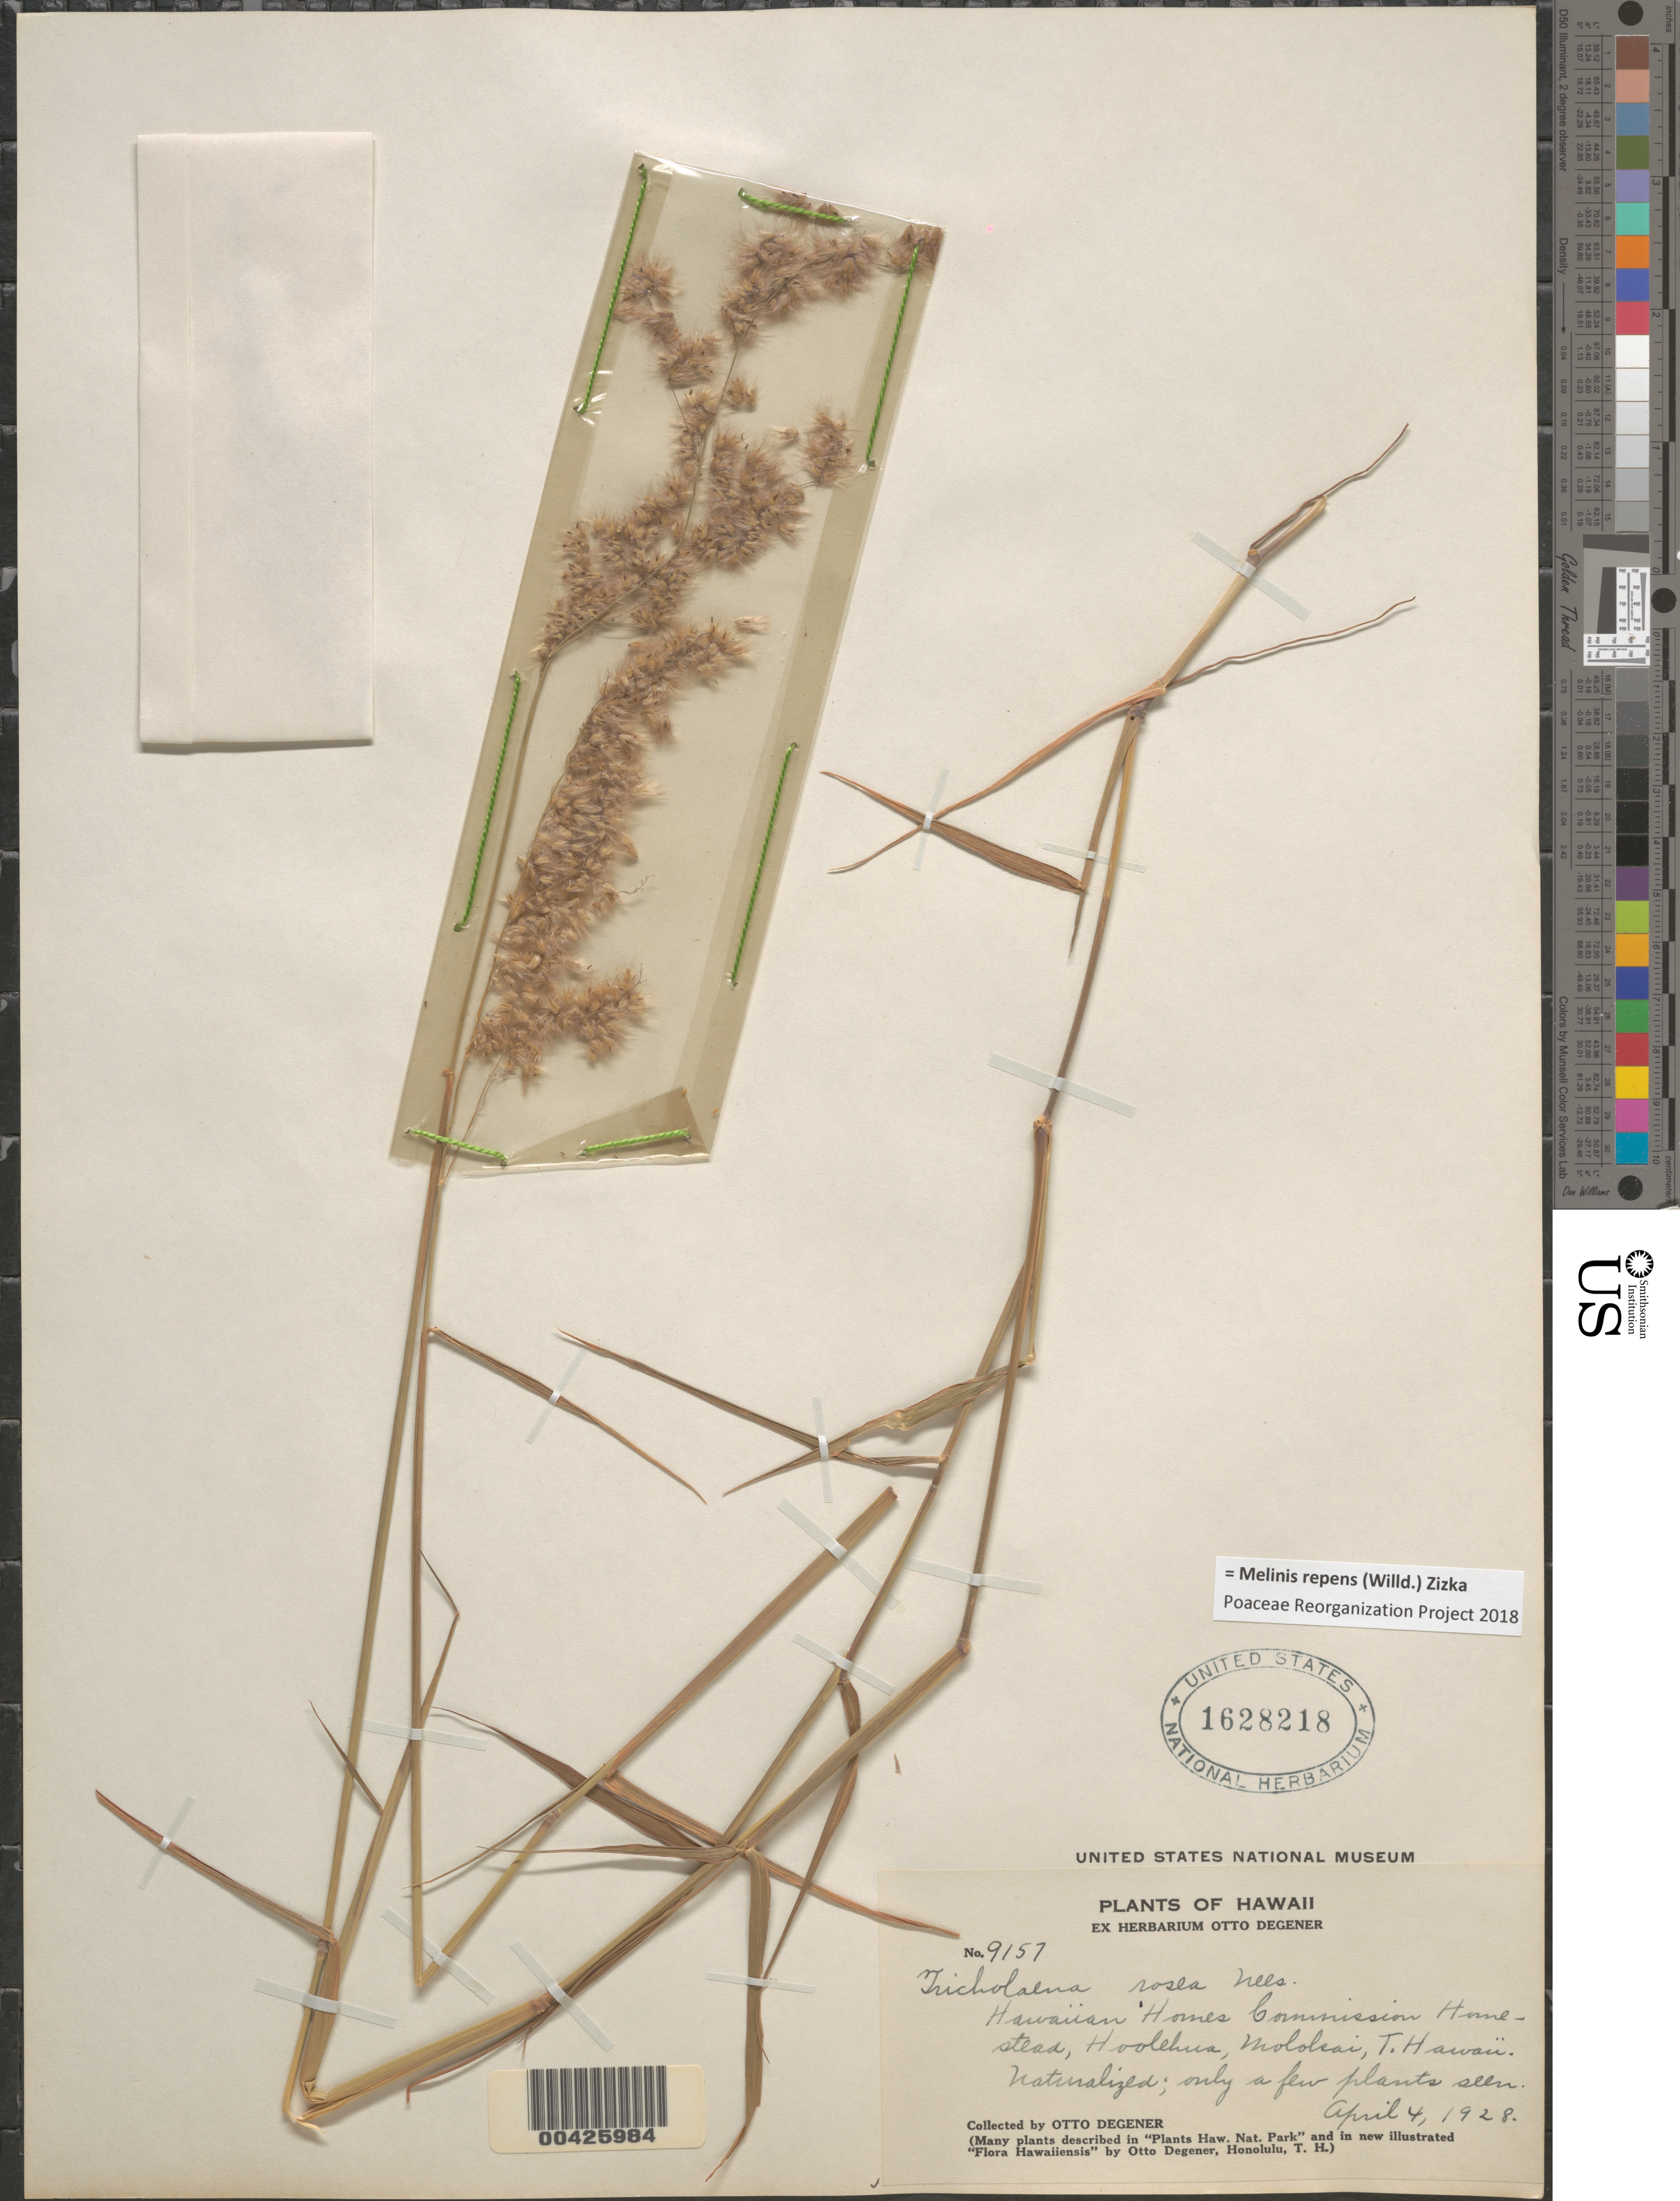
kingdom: Plantae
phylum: Tracheophyta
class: Liliopsida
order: Poales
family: Poaceae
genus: Melinis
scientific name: Melinis repens subsp. repens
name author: (Willd.) Zizka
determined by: Faccenda, K.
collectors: O. Degener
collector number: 9157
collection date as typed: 4 Apr 1928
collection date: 1928-04-04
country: United States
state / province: Hawaii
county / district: Maui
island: Moloka'i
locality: Hawaiian Homes Commission Homesteads, Hoolehua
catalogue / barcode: US 1628218